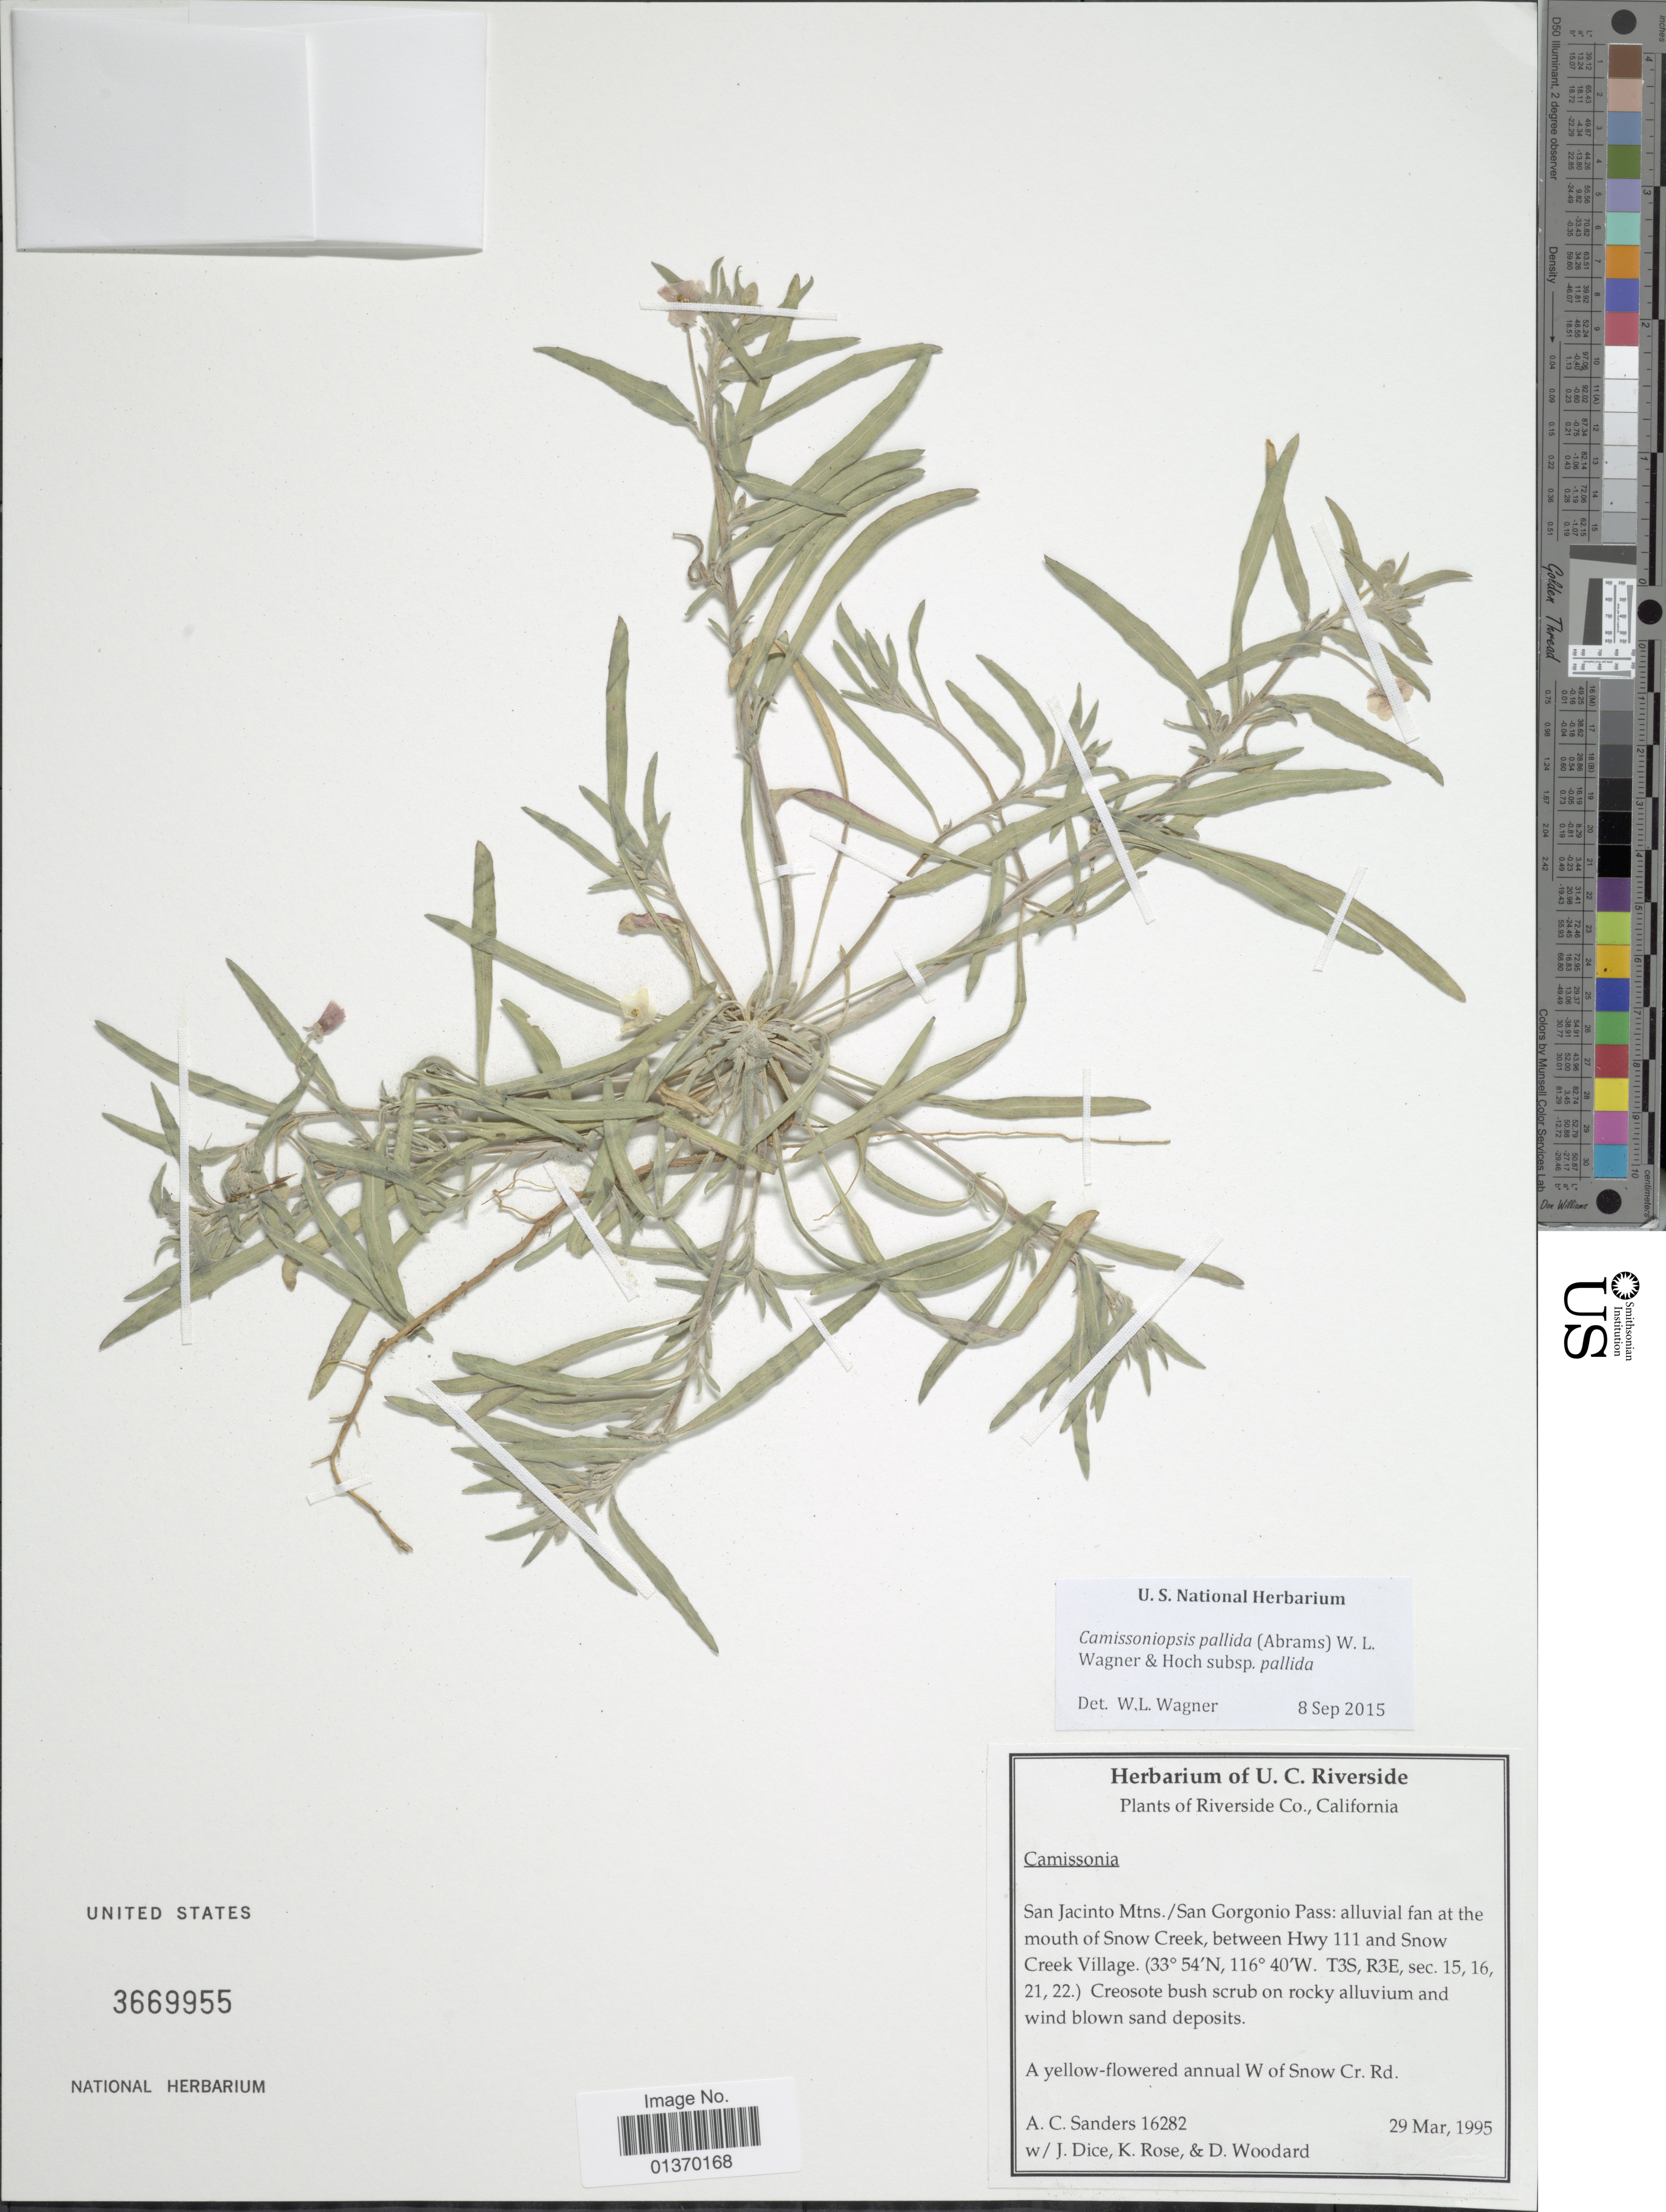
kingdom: Plantae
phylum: Tracheophyta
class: Magnoliopsida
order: Myrtales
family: Onagraceae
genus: Camissoniopsis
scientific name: Camissoniopsis pallida subsp. pallida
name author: (Abrams) W.L. Wagner & Hoch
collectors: A. Sanders, J. Dice, K. Rose & D. Woodard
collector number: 16282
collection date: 1995-03-29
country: United States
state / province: California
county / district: Riverside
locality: Riverside Co., San Jacinto Mtns./ San Gorgonio Pass: alluvial fan at the mouth of Snow Creek, between Hwy 111 and Snow Creek Village (T3S, R3E, sec. 15, 16, 21, 22)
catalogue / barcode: US 3669955